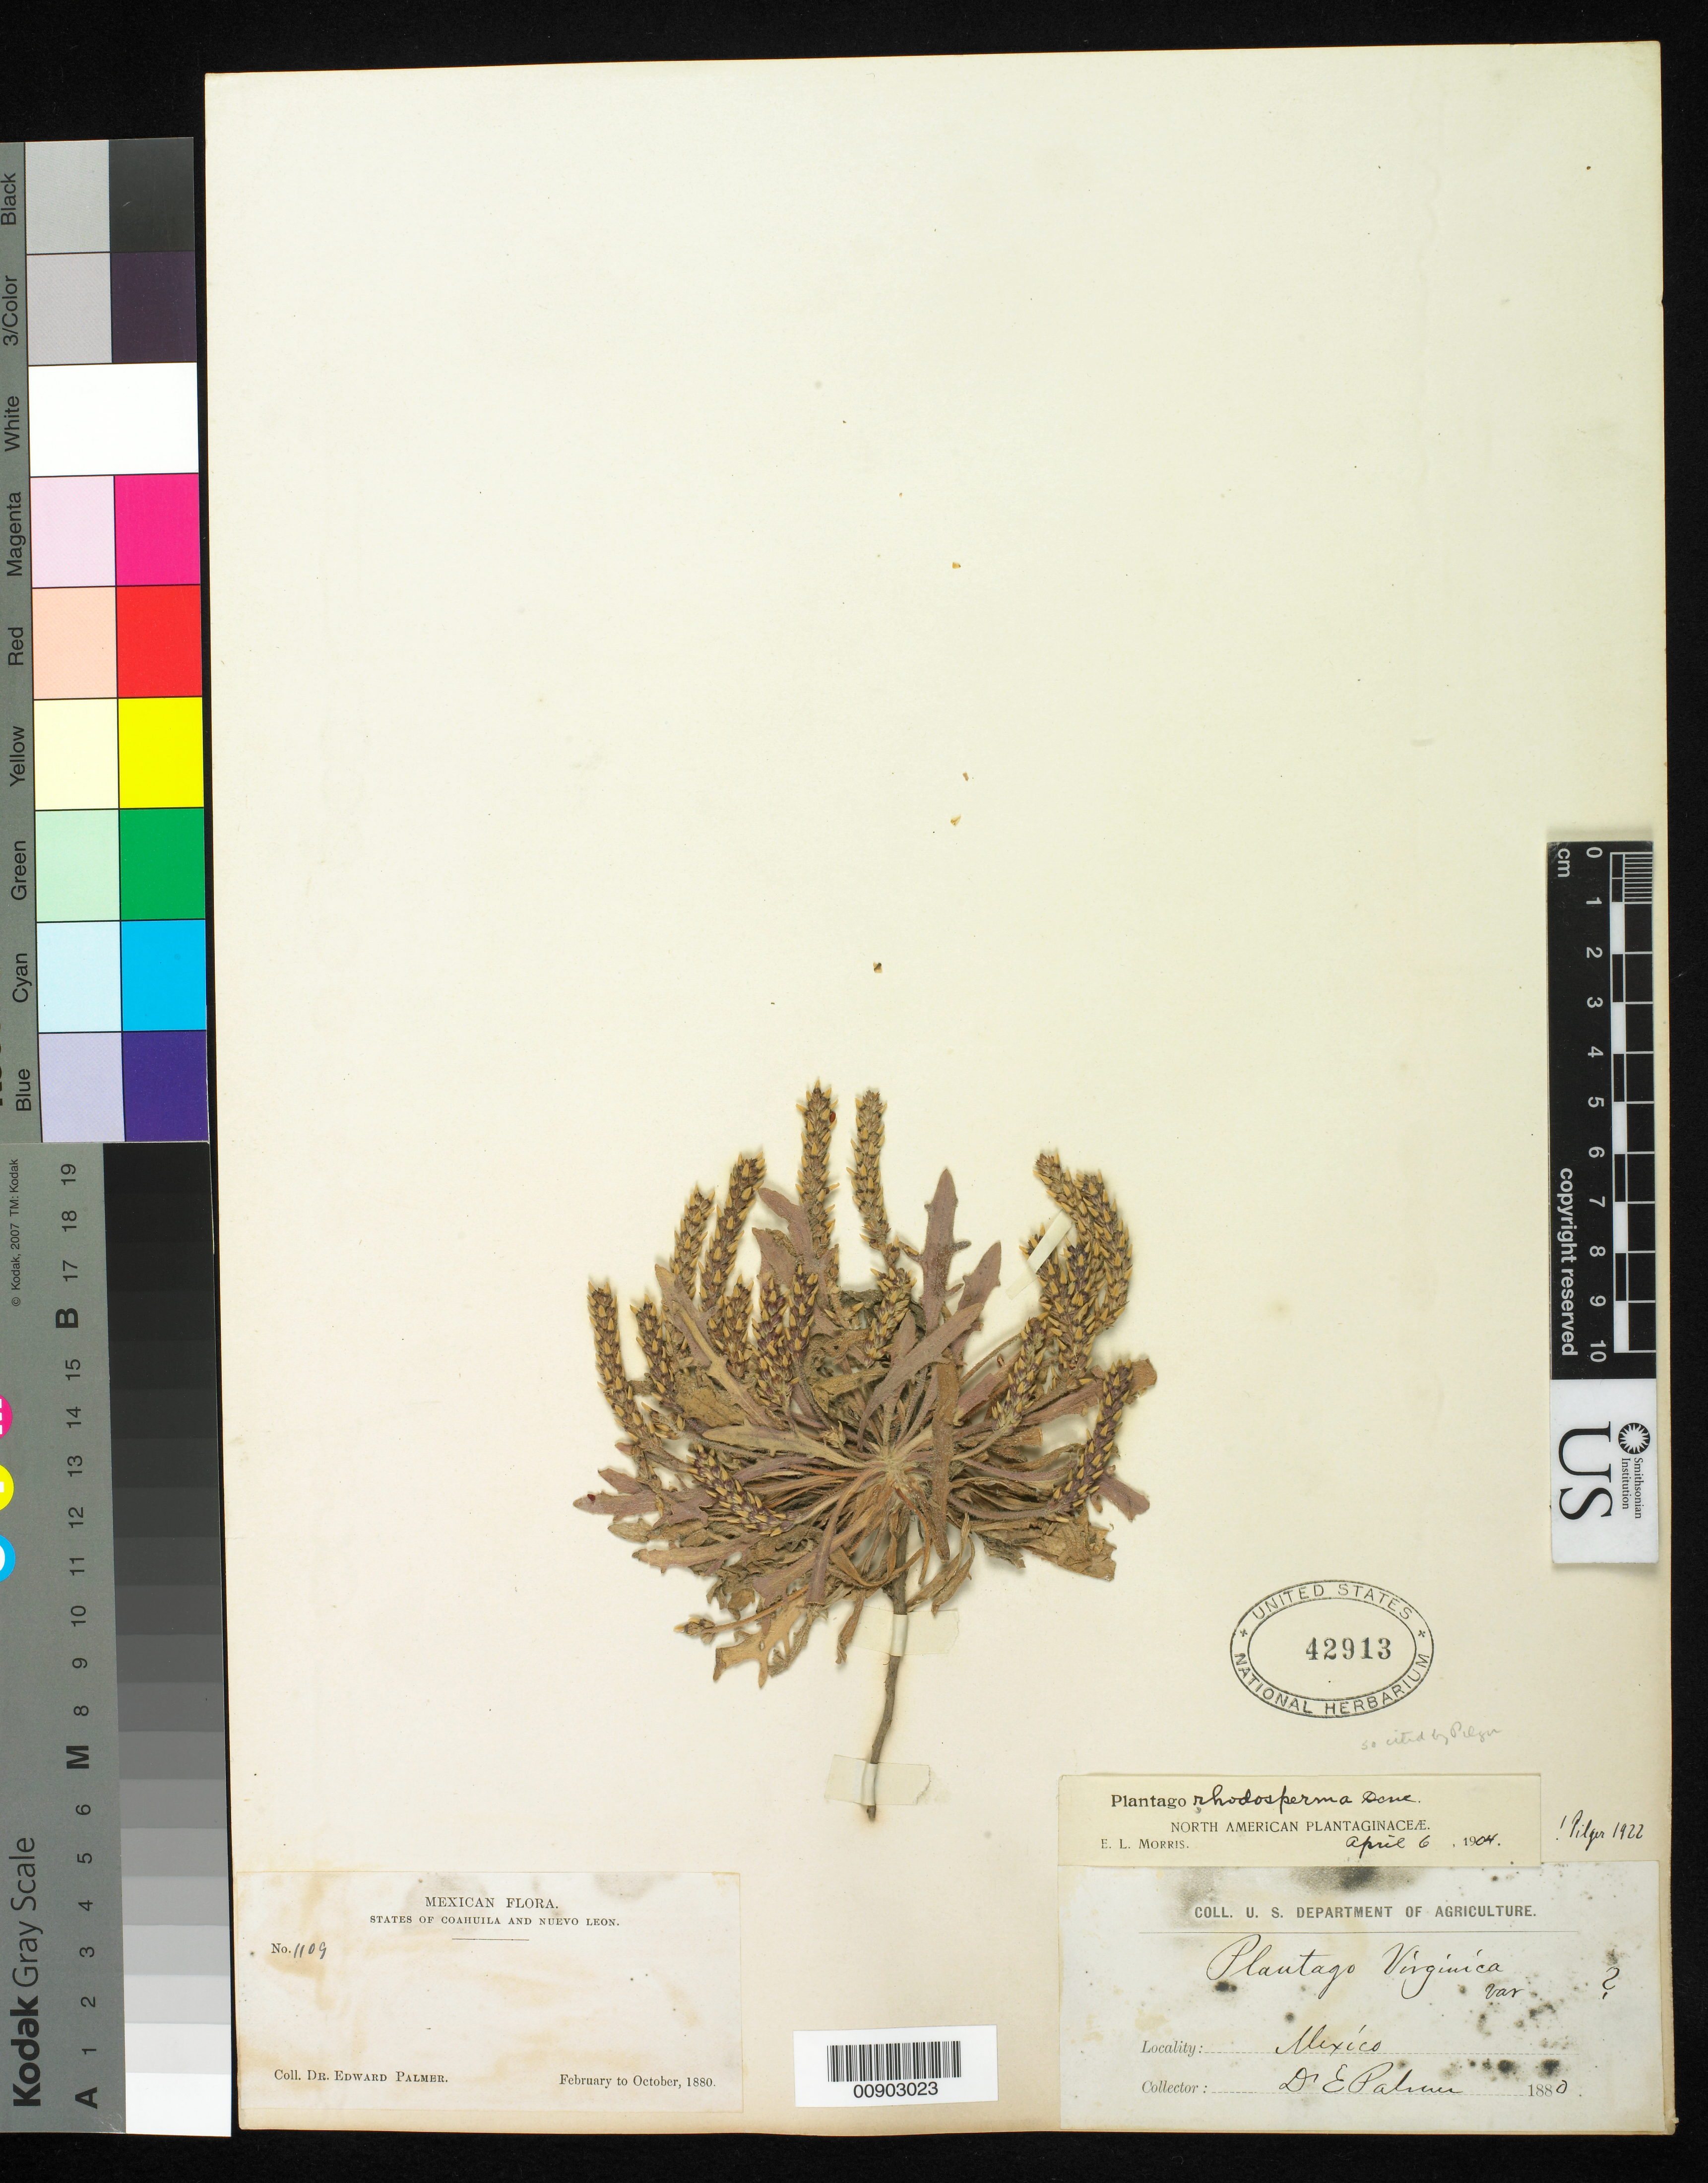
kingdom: Plantae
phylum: Tracheophyta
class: Magnoliopsida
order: Lamiales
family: Plantaginaceae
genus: Plantago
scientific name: Plantago rhodosperma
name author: Decne.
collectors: E. Palmer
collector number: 1109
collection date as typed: Feb 1880 to -- Oct 1880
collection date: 1880-02/1880-10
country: Mexico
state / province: Coahuila / Nuevo León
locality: States of Coahuila and Nuevo León.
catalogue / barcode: US 42913